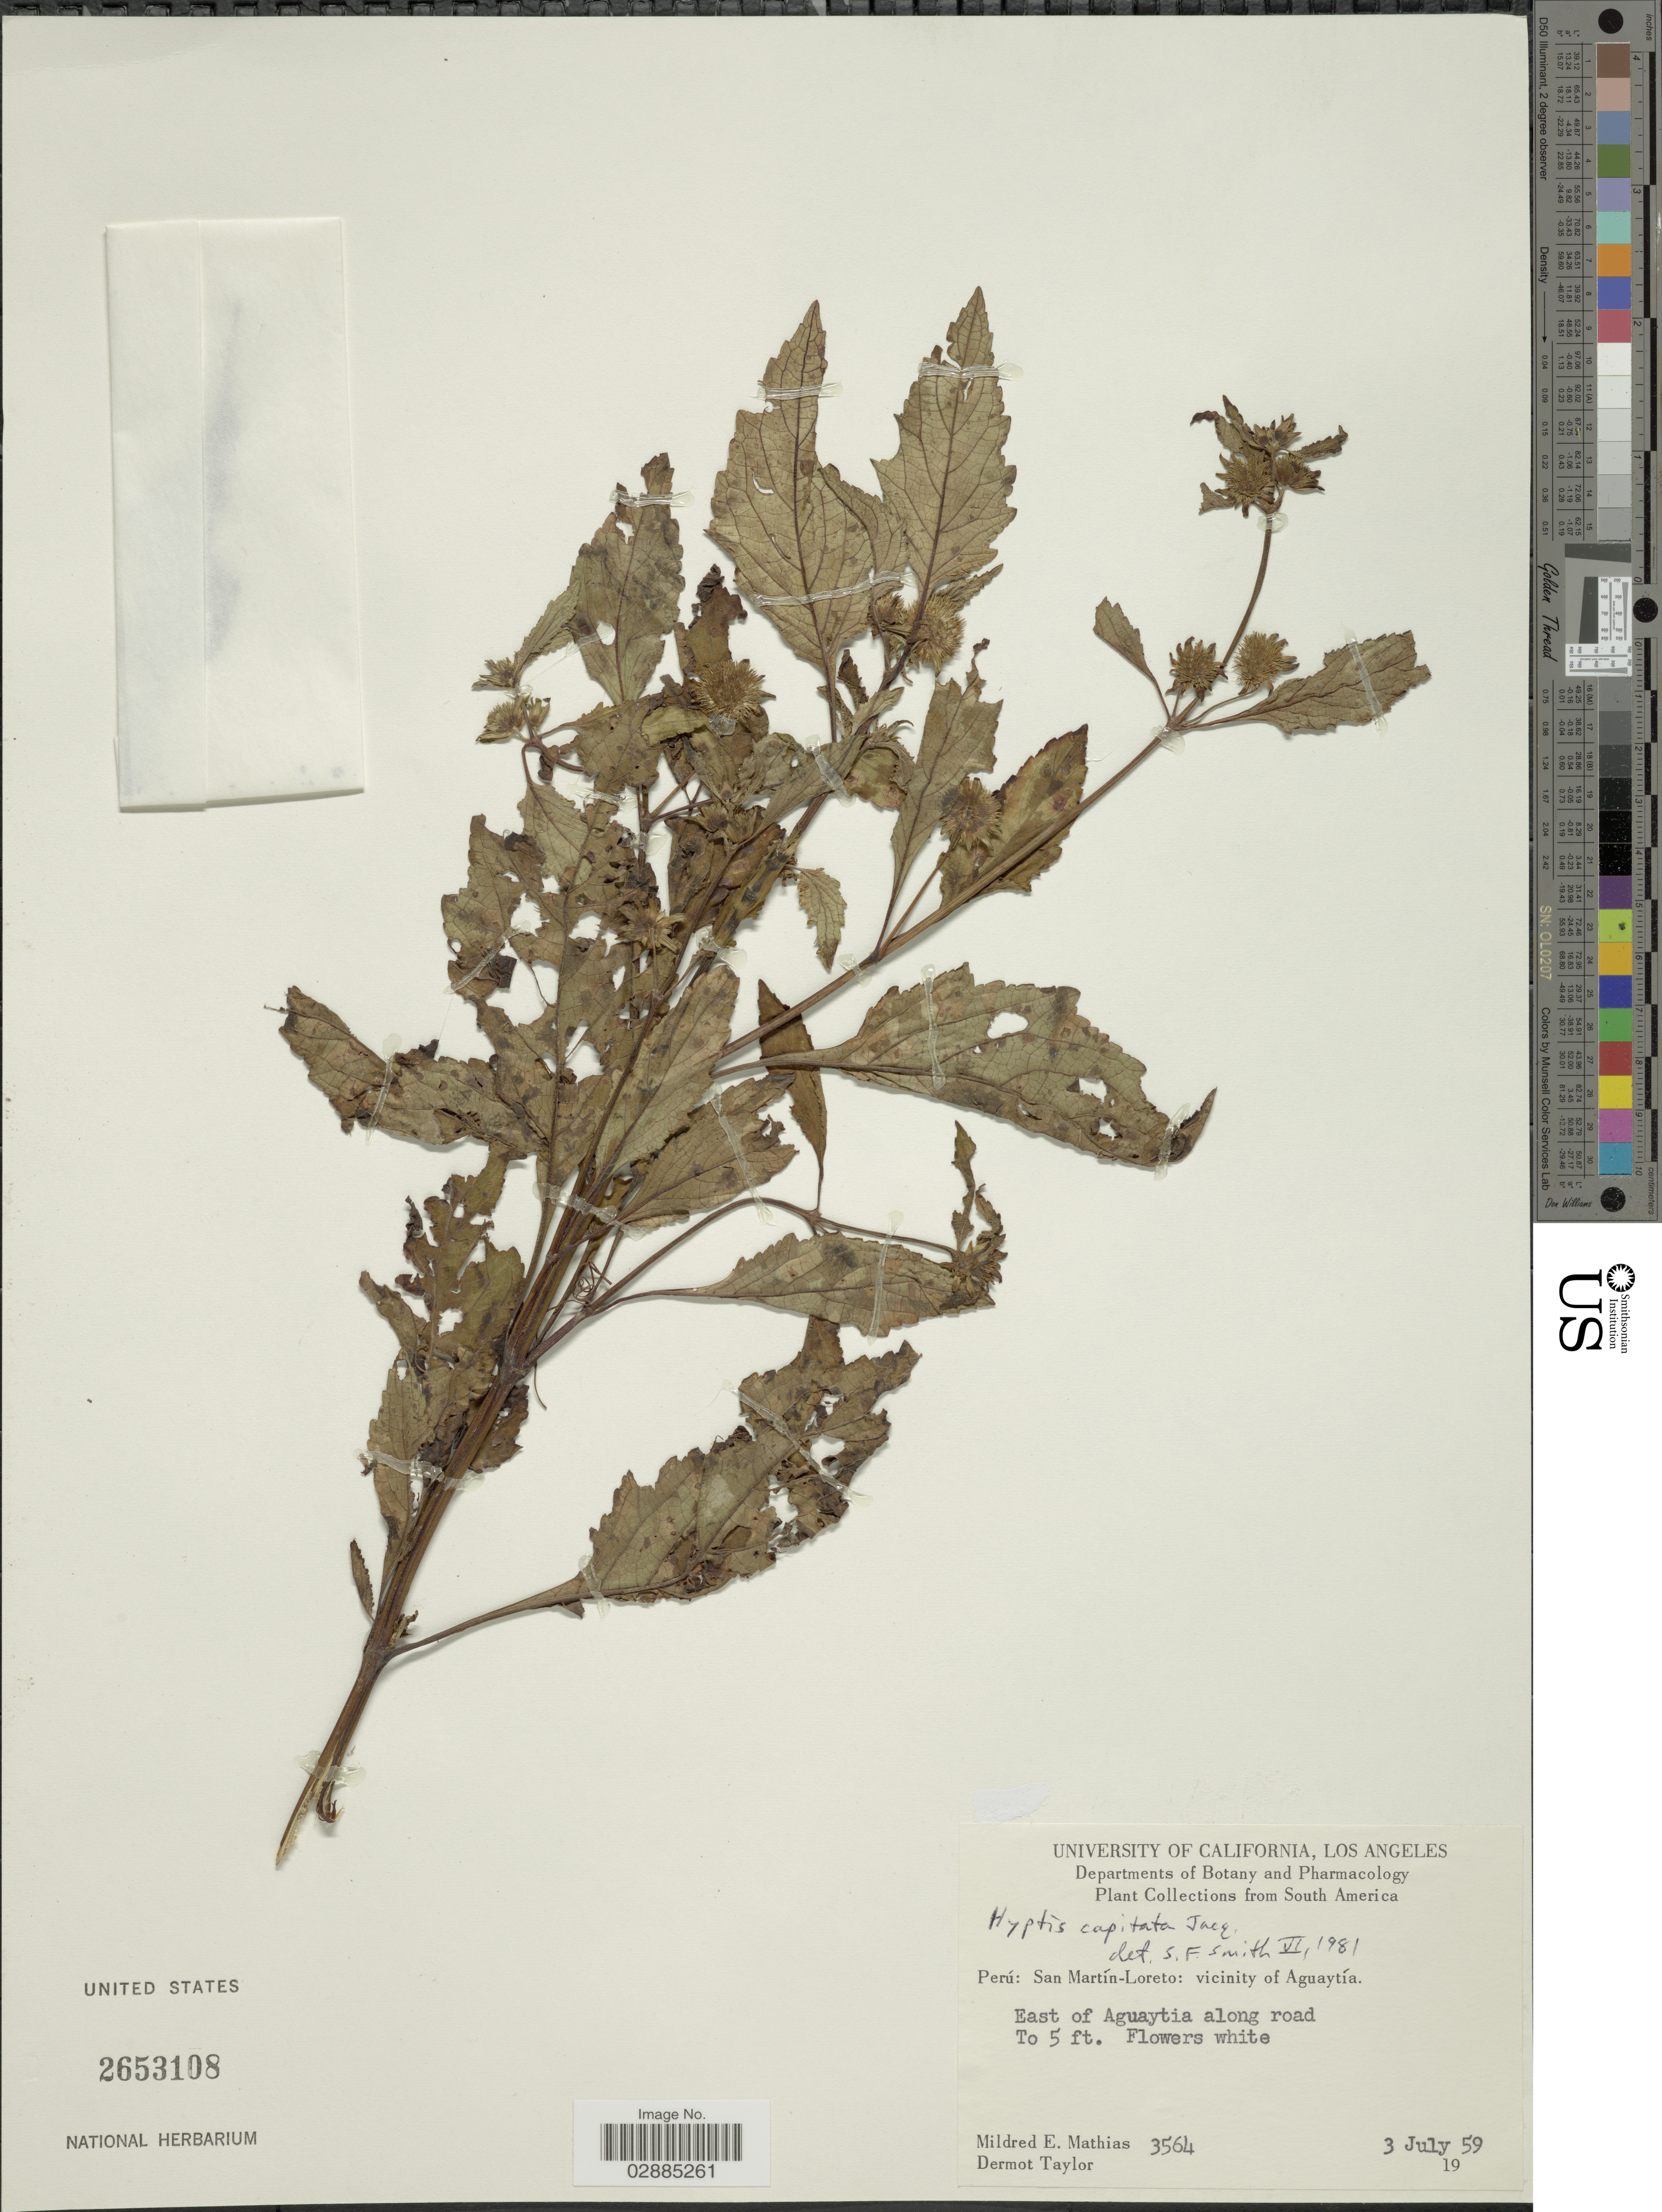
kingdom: Plantae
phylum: Tracheophyta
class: Magnoliopsida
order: Lamiales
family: Lamiaceae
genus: Hyptis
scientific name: Hyptis capitata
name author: Jacq.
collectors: M. E. Mathias & D. Taylor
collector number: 3564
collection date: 1959-07-03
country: Peru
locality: San Martín-Loreto: vicinity of Aguaytía. East of Aguaytia along road.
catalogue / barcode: US 2653108